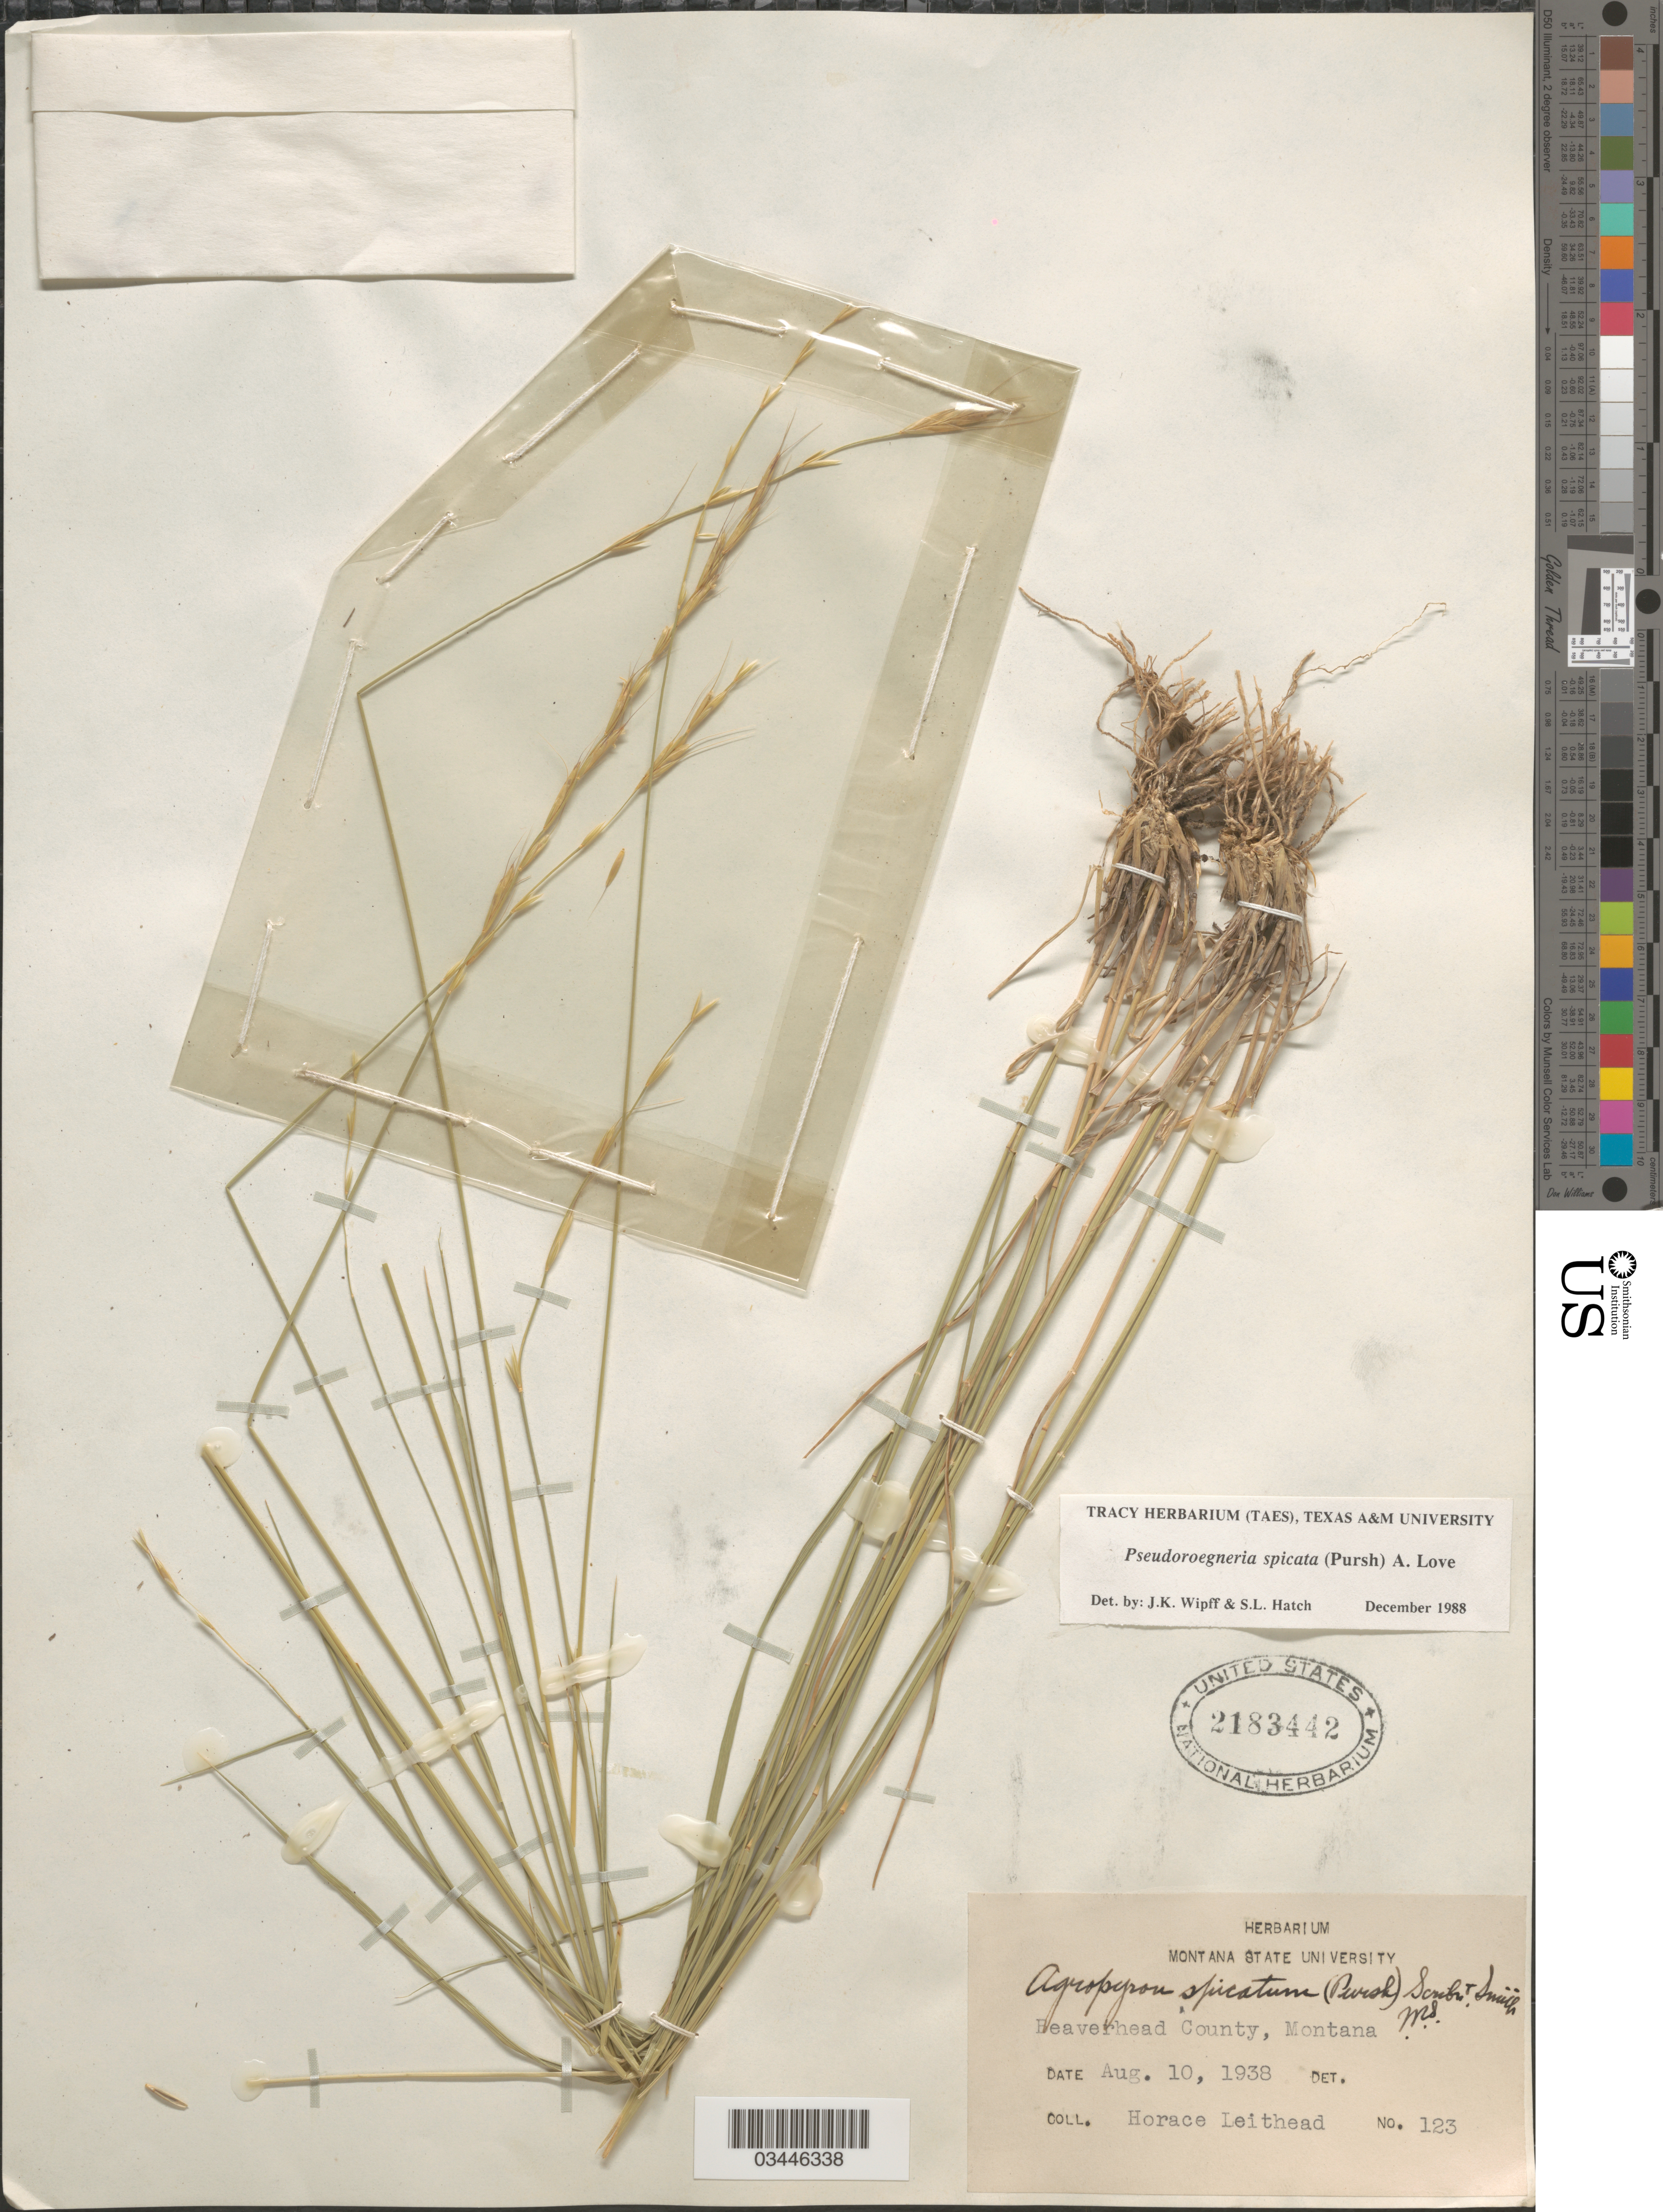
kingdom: Plantae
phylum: Tracheophyta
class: Liliopsida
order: Poales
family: Poaceae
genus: Pseudoroegneria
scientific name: Pseudoroegneria spicata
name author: (Pursh) Á. Löve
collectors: H. Leithead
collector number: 123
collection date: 1938-08-10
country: United States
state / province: Montana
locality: Beaverhead County.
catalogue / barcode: US 2183442